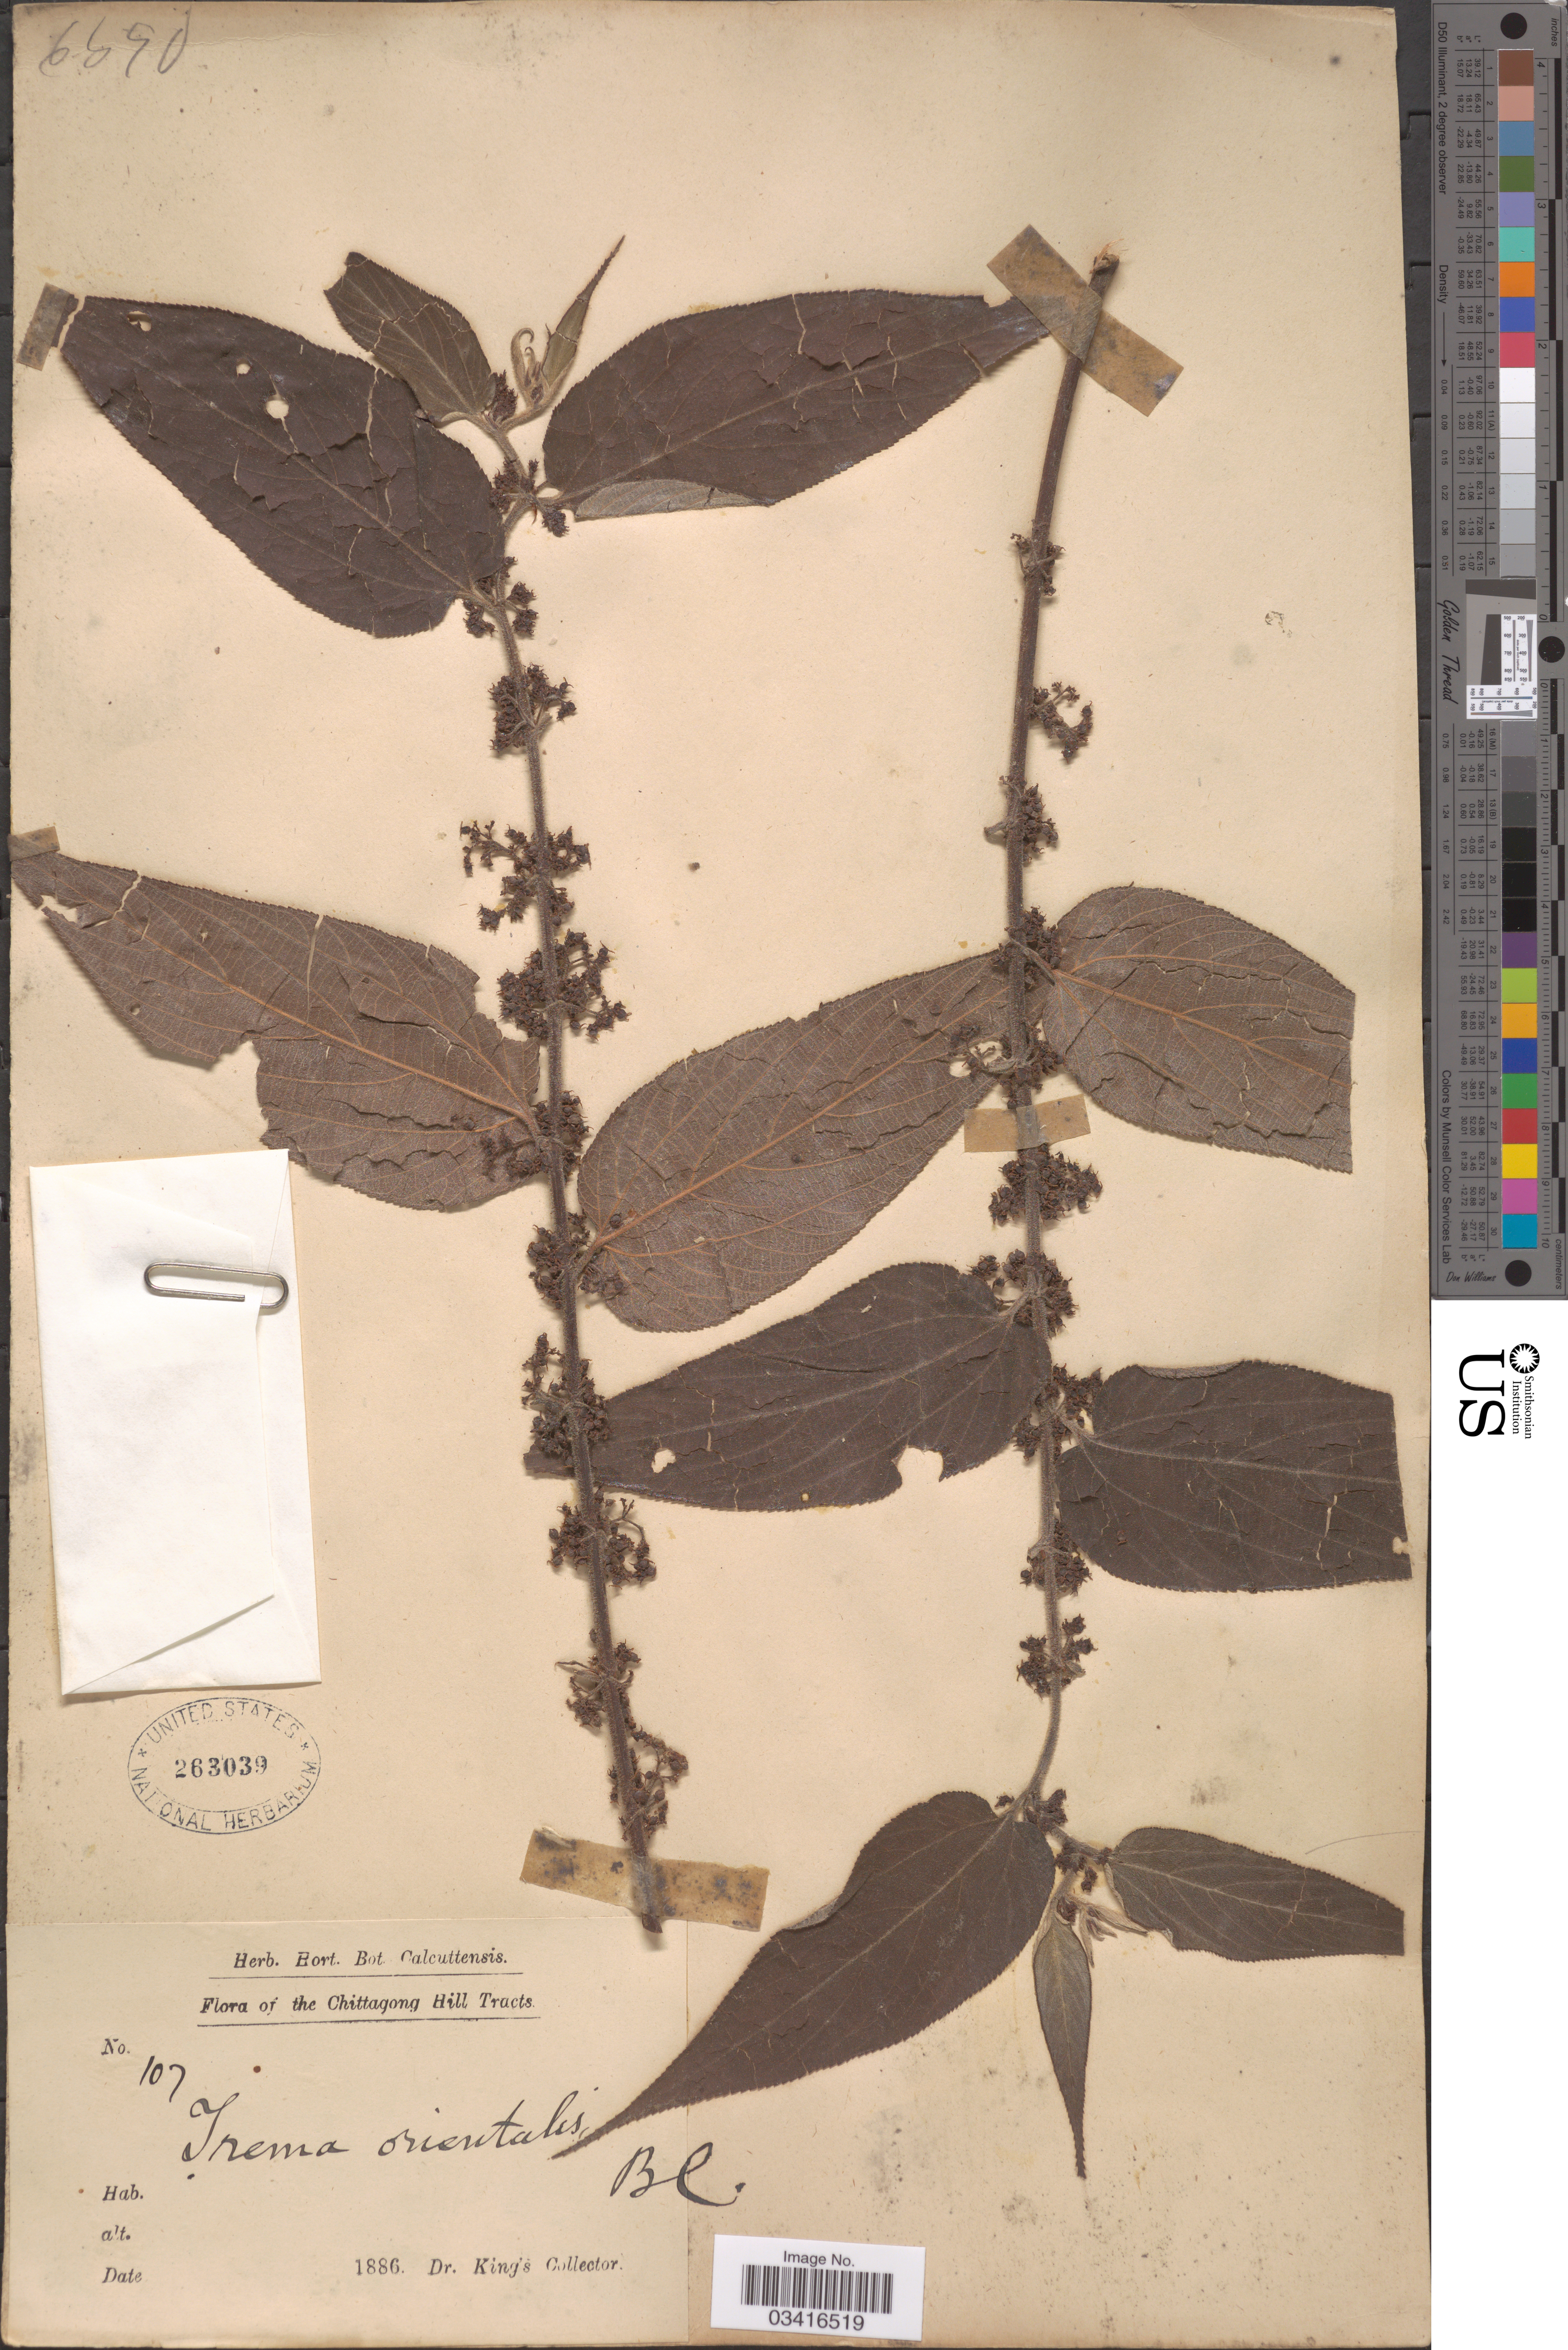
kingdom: Plantae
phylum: Tracheophyta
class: Magnoliopsida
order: Rosales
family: Cannabaceae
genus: Trema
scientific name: Trema orientale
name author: (L.) Blume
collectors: Dr. King's collector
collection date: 1886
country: Bangladesh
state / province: Chittagong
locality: The Chittagong Hill Tracts.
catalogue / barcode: US 263039